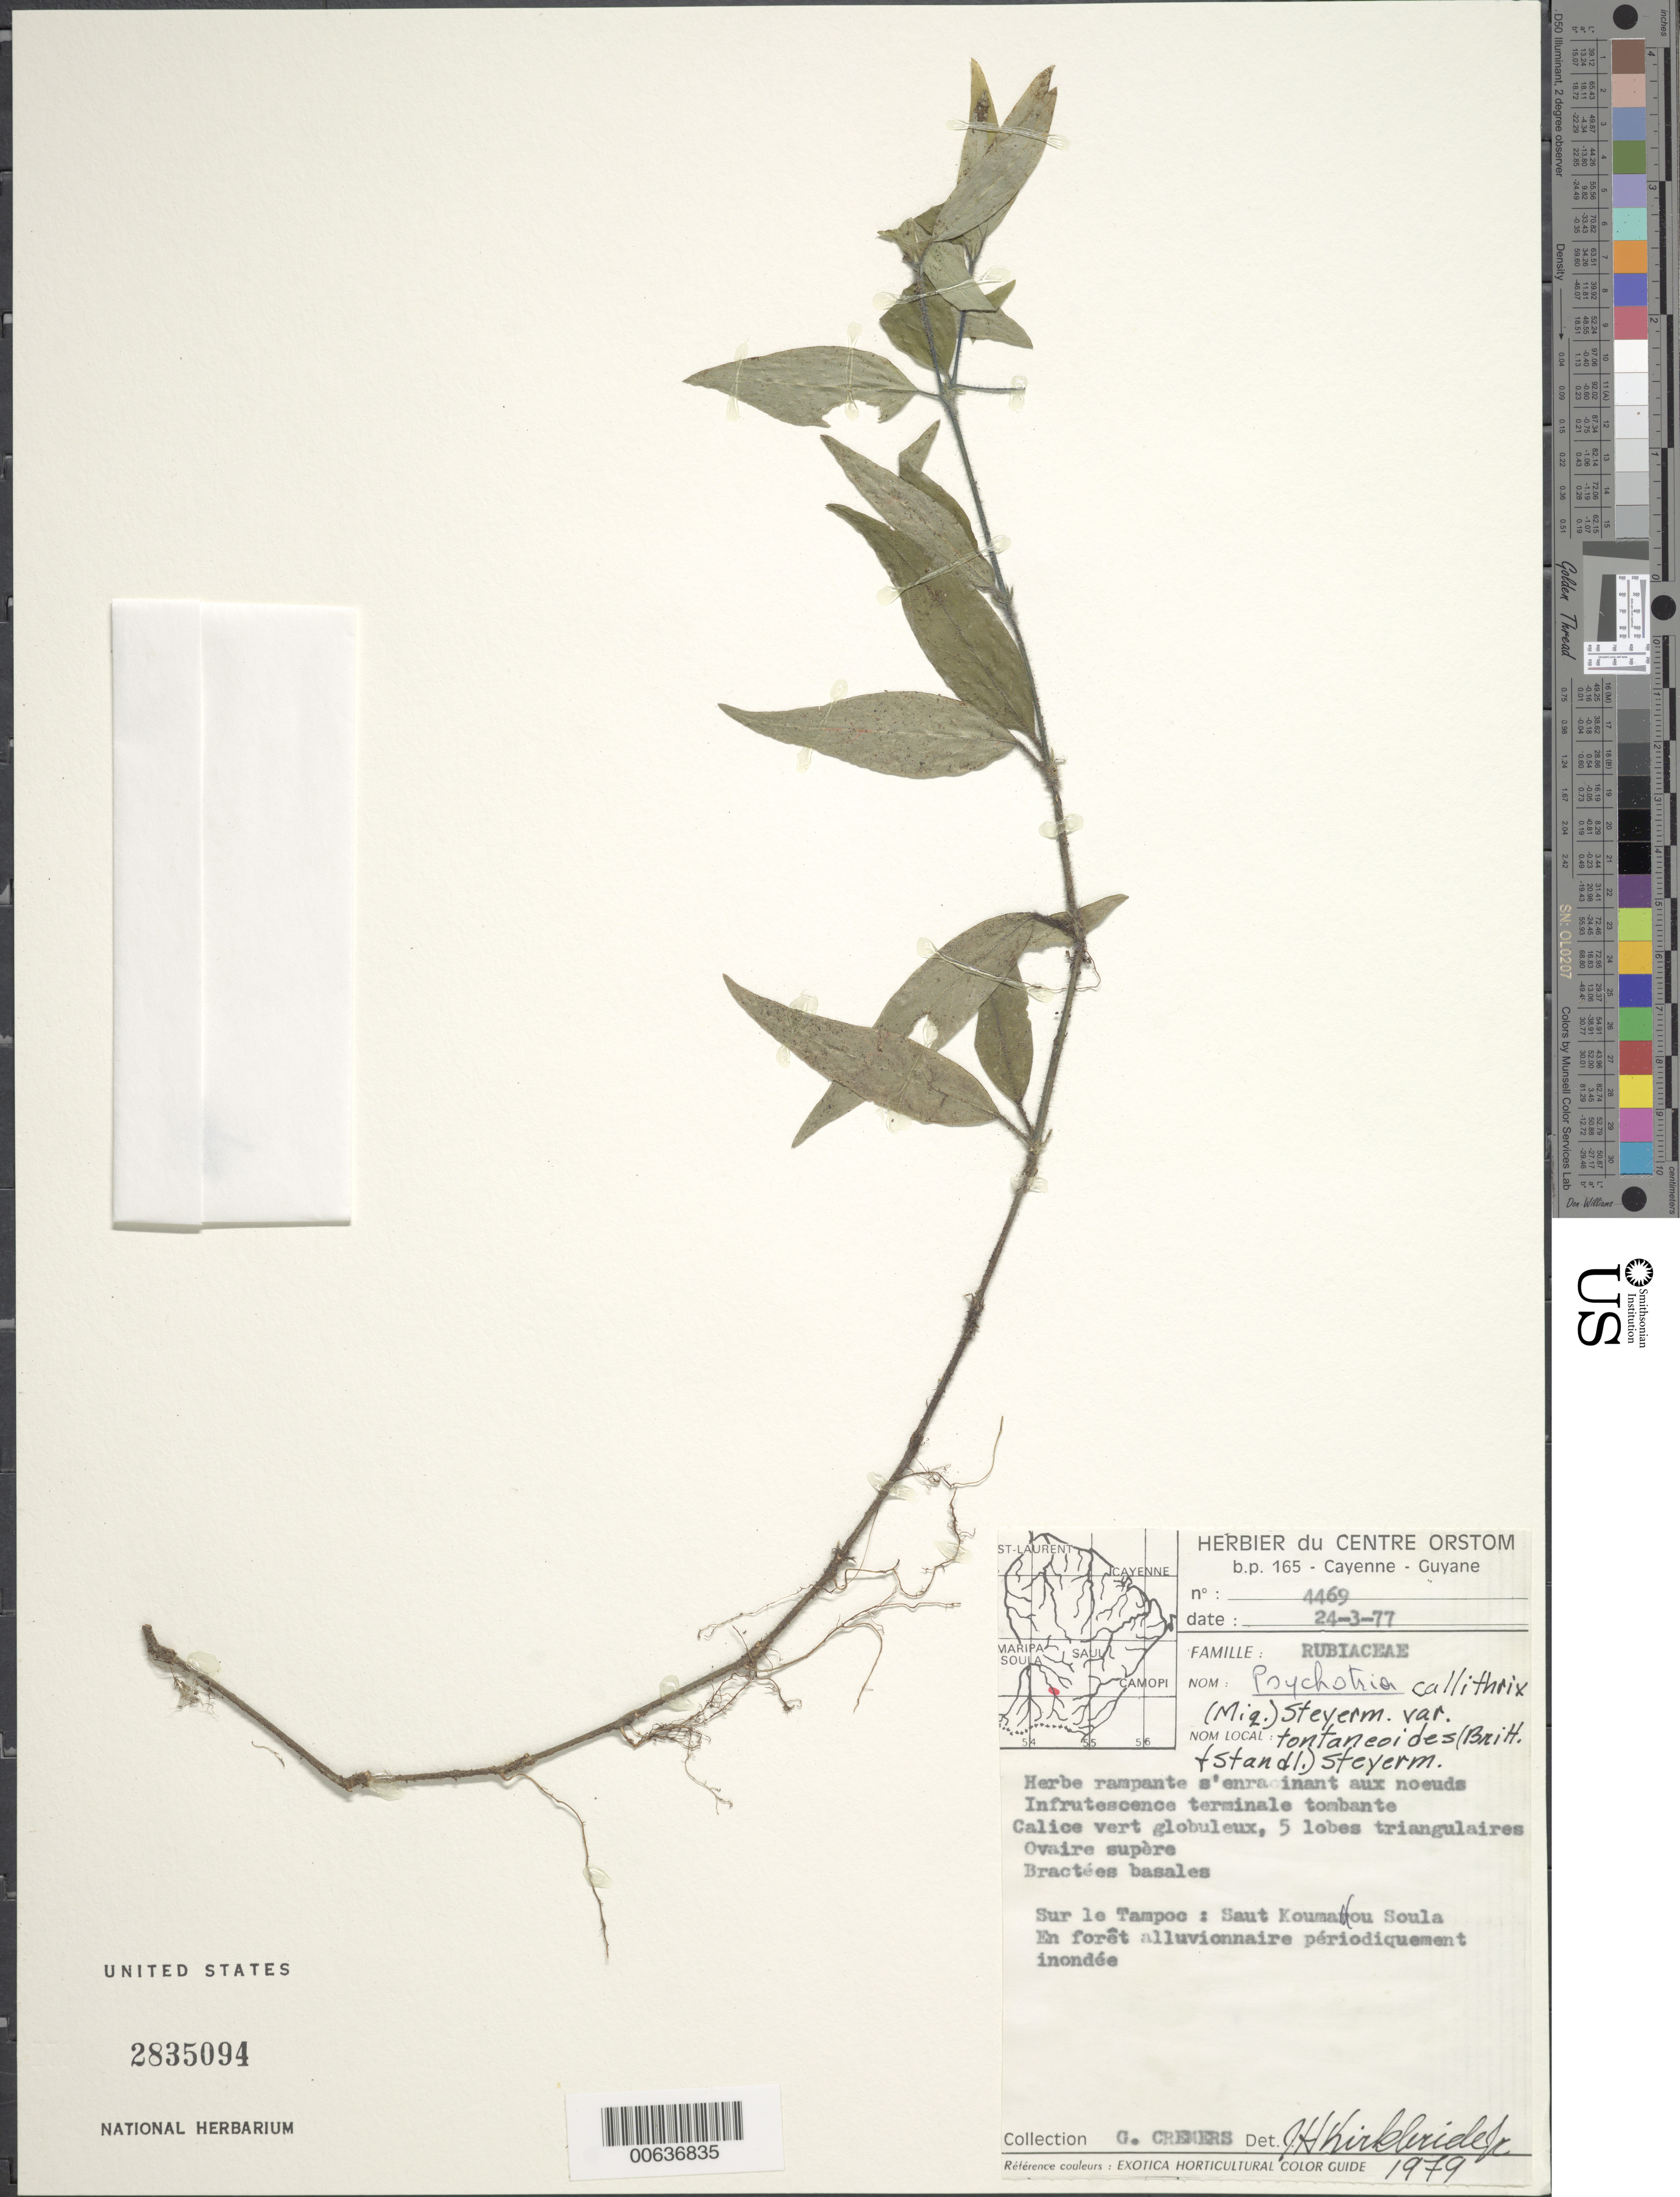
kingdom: Plantae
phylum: Tracheophyta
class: Magnoliopsida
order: Gentianales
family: Rubiaceae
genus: Palicourea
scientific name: Palicourea callithrix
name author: (Miq.) Delprete & J.H. Kirkbr.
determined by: Kirkbride, J. H., Jr.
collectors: G. Cremers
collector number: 4469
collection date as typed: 24-Mar-77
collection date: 1977-03-24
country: French Guiana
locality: Saut Koumarou Soula, sur le Tampoc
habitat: Alluvial forest, periodically inundated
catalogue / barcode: US 2835094